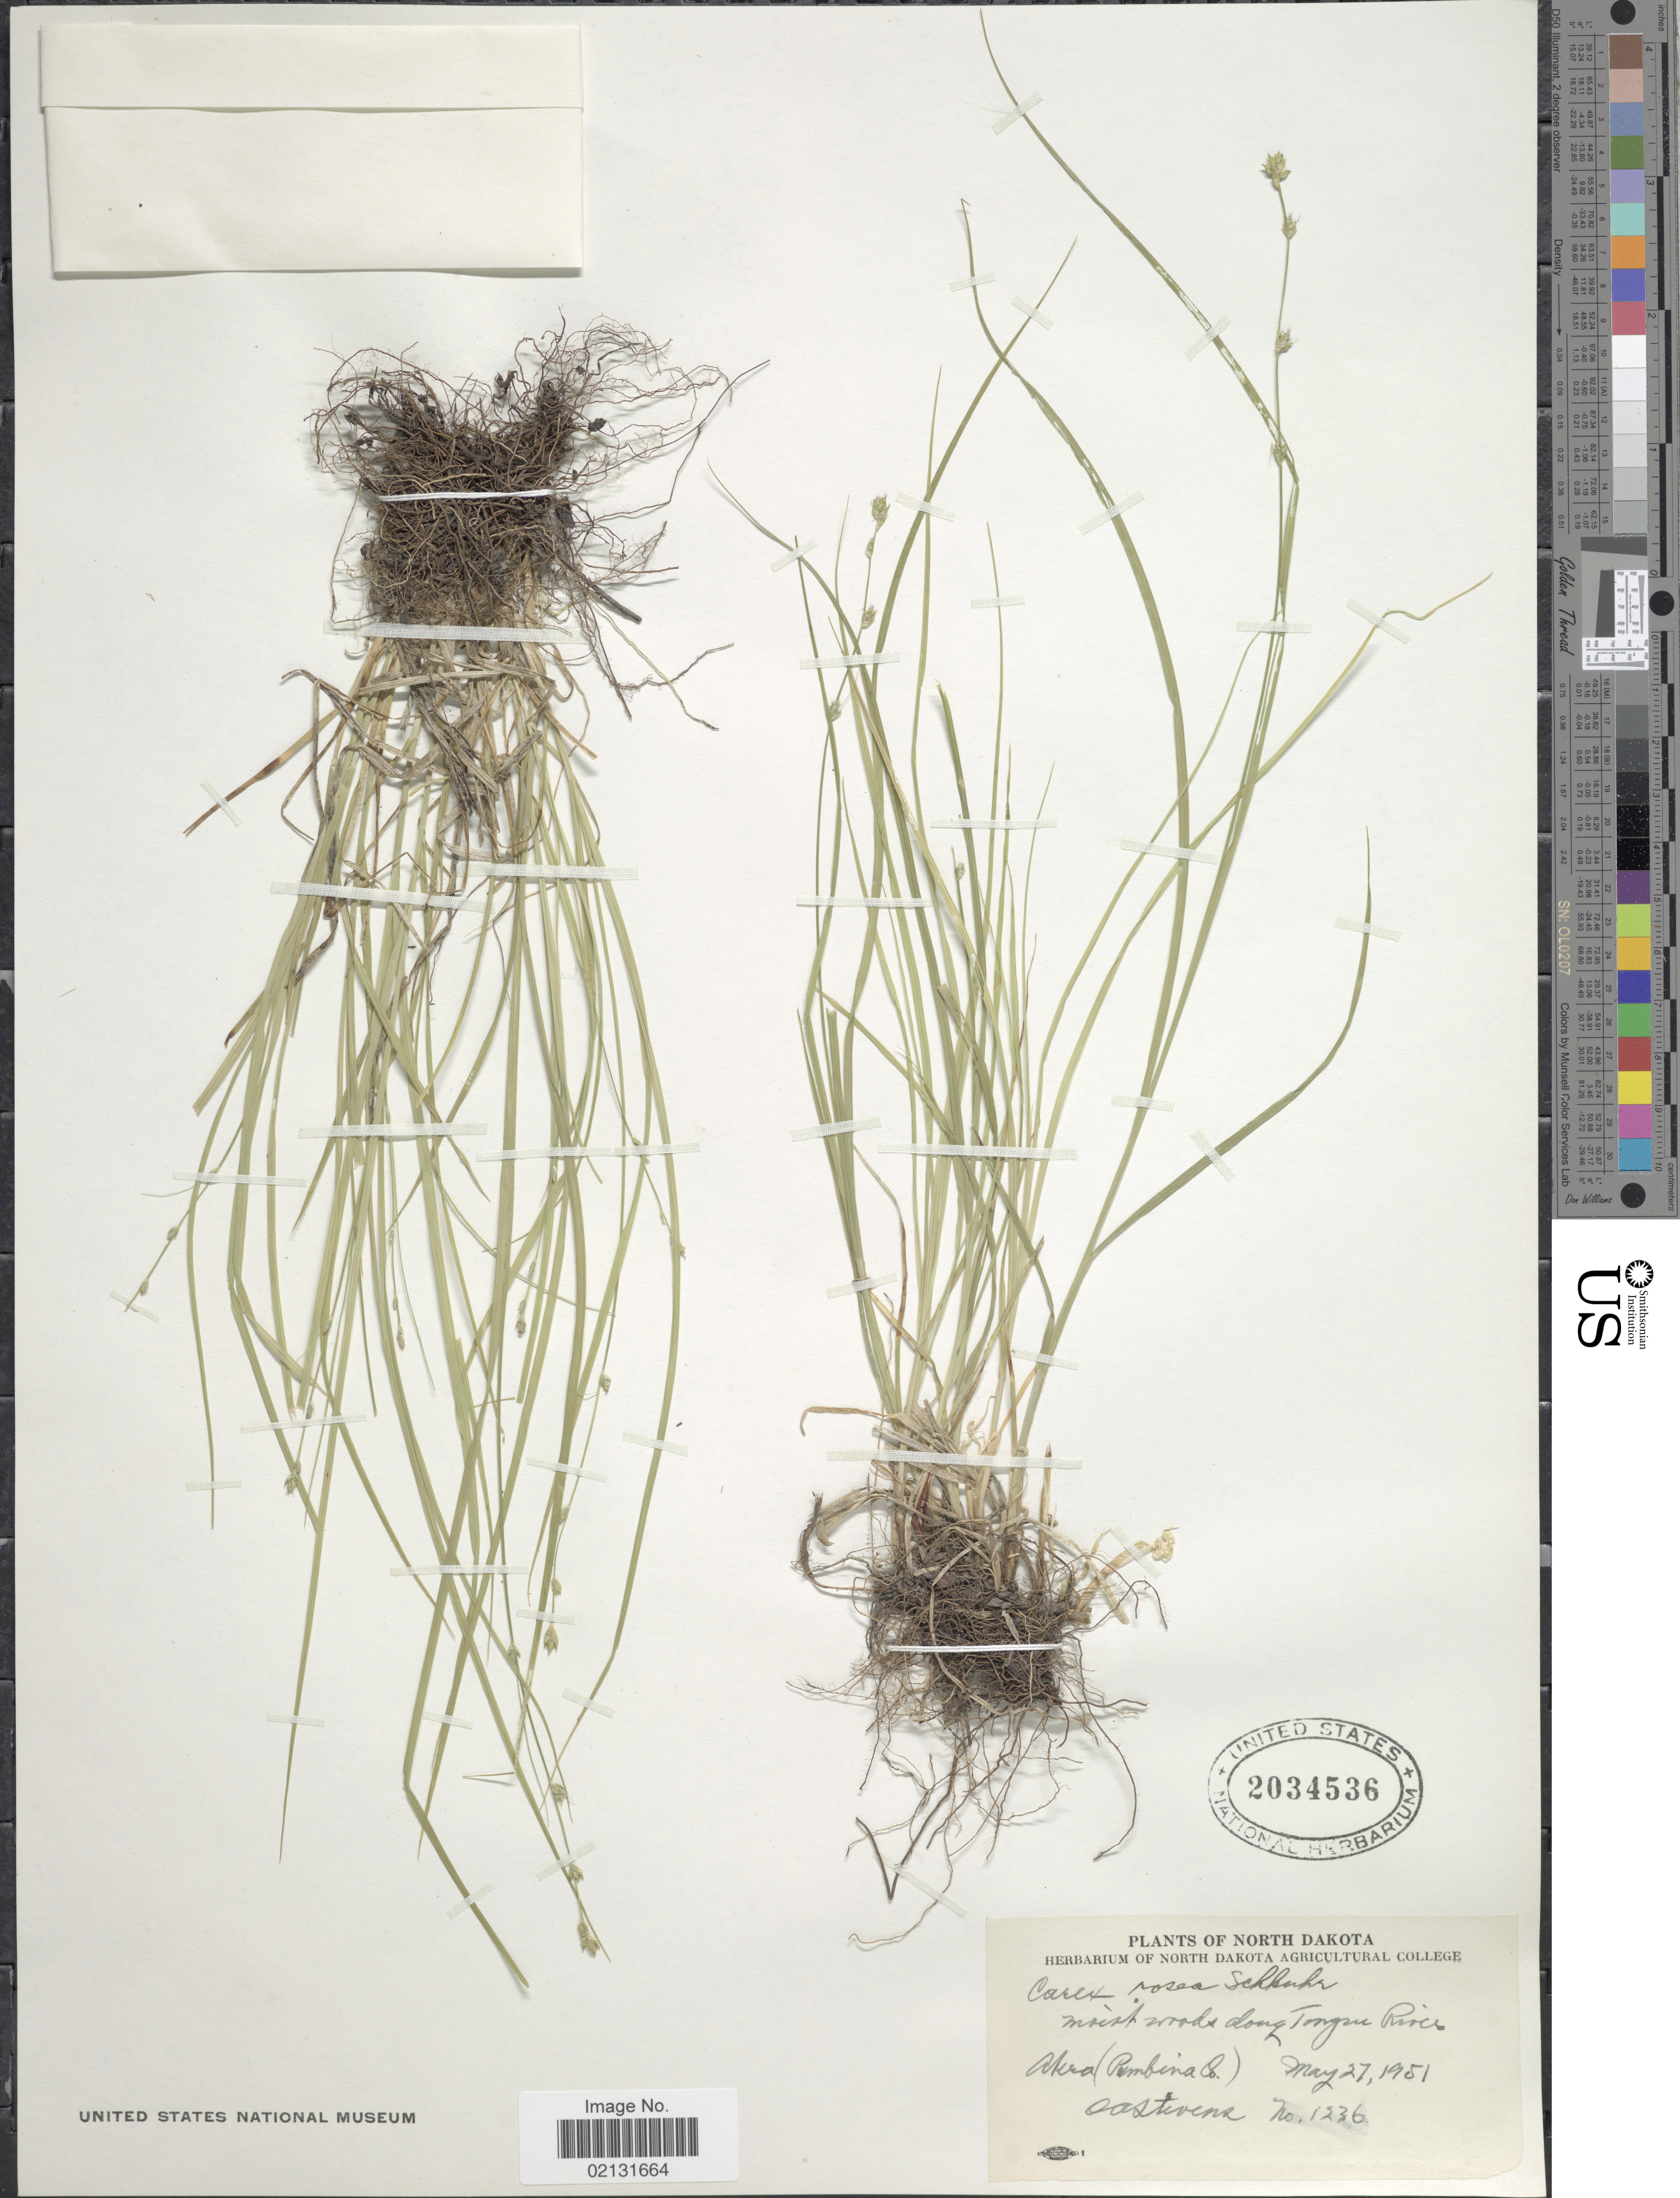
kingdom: Plantae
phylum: Tracheophyta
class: Liliopsida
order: Poales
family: Cyperaceae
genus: Carex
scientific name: Carex rosea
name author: Willd.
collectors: O. A. Stevens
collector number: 1236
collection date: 1951-05-27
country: United States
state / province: North Dakota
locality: Moist woods along Tongue River, Akra (Pembina Co.)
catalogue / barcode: US 2034536